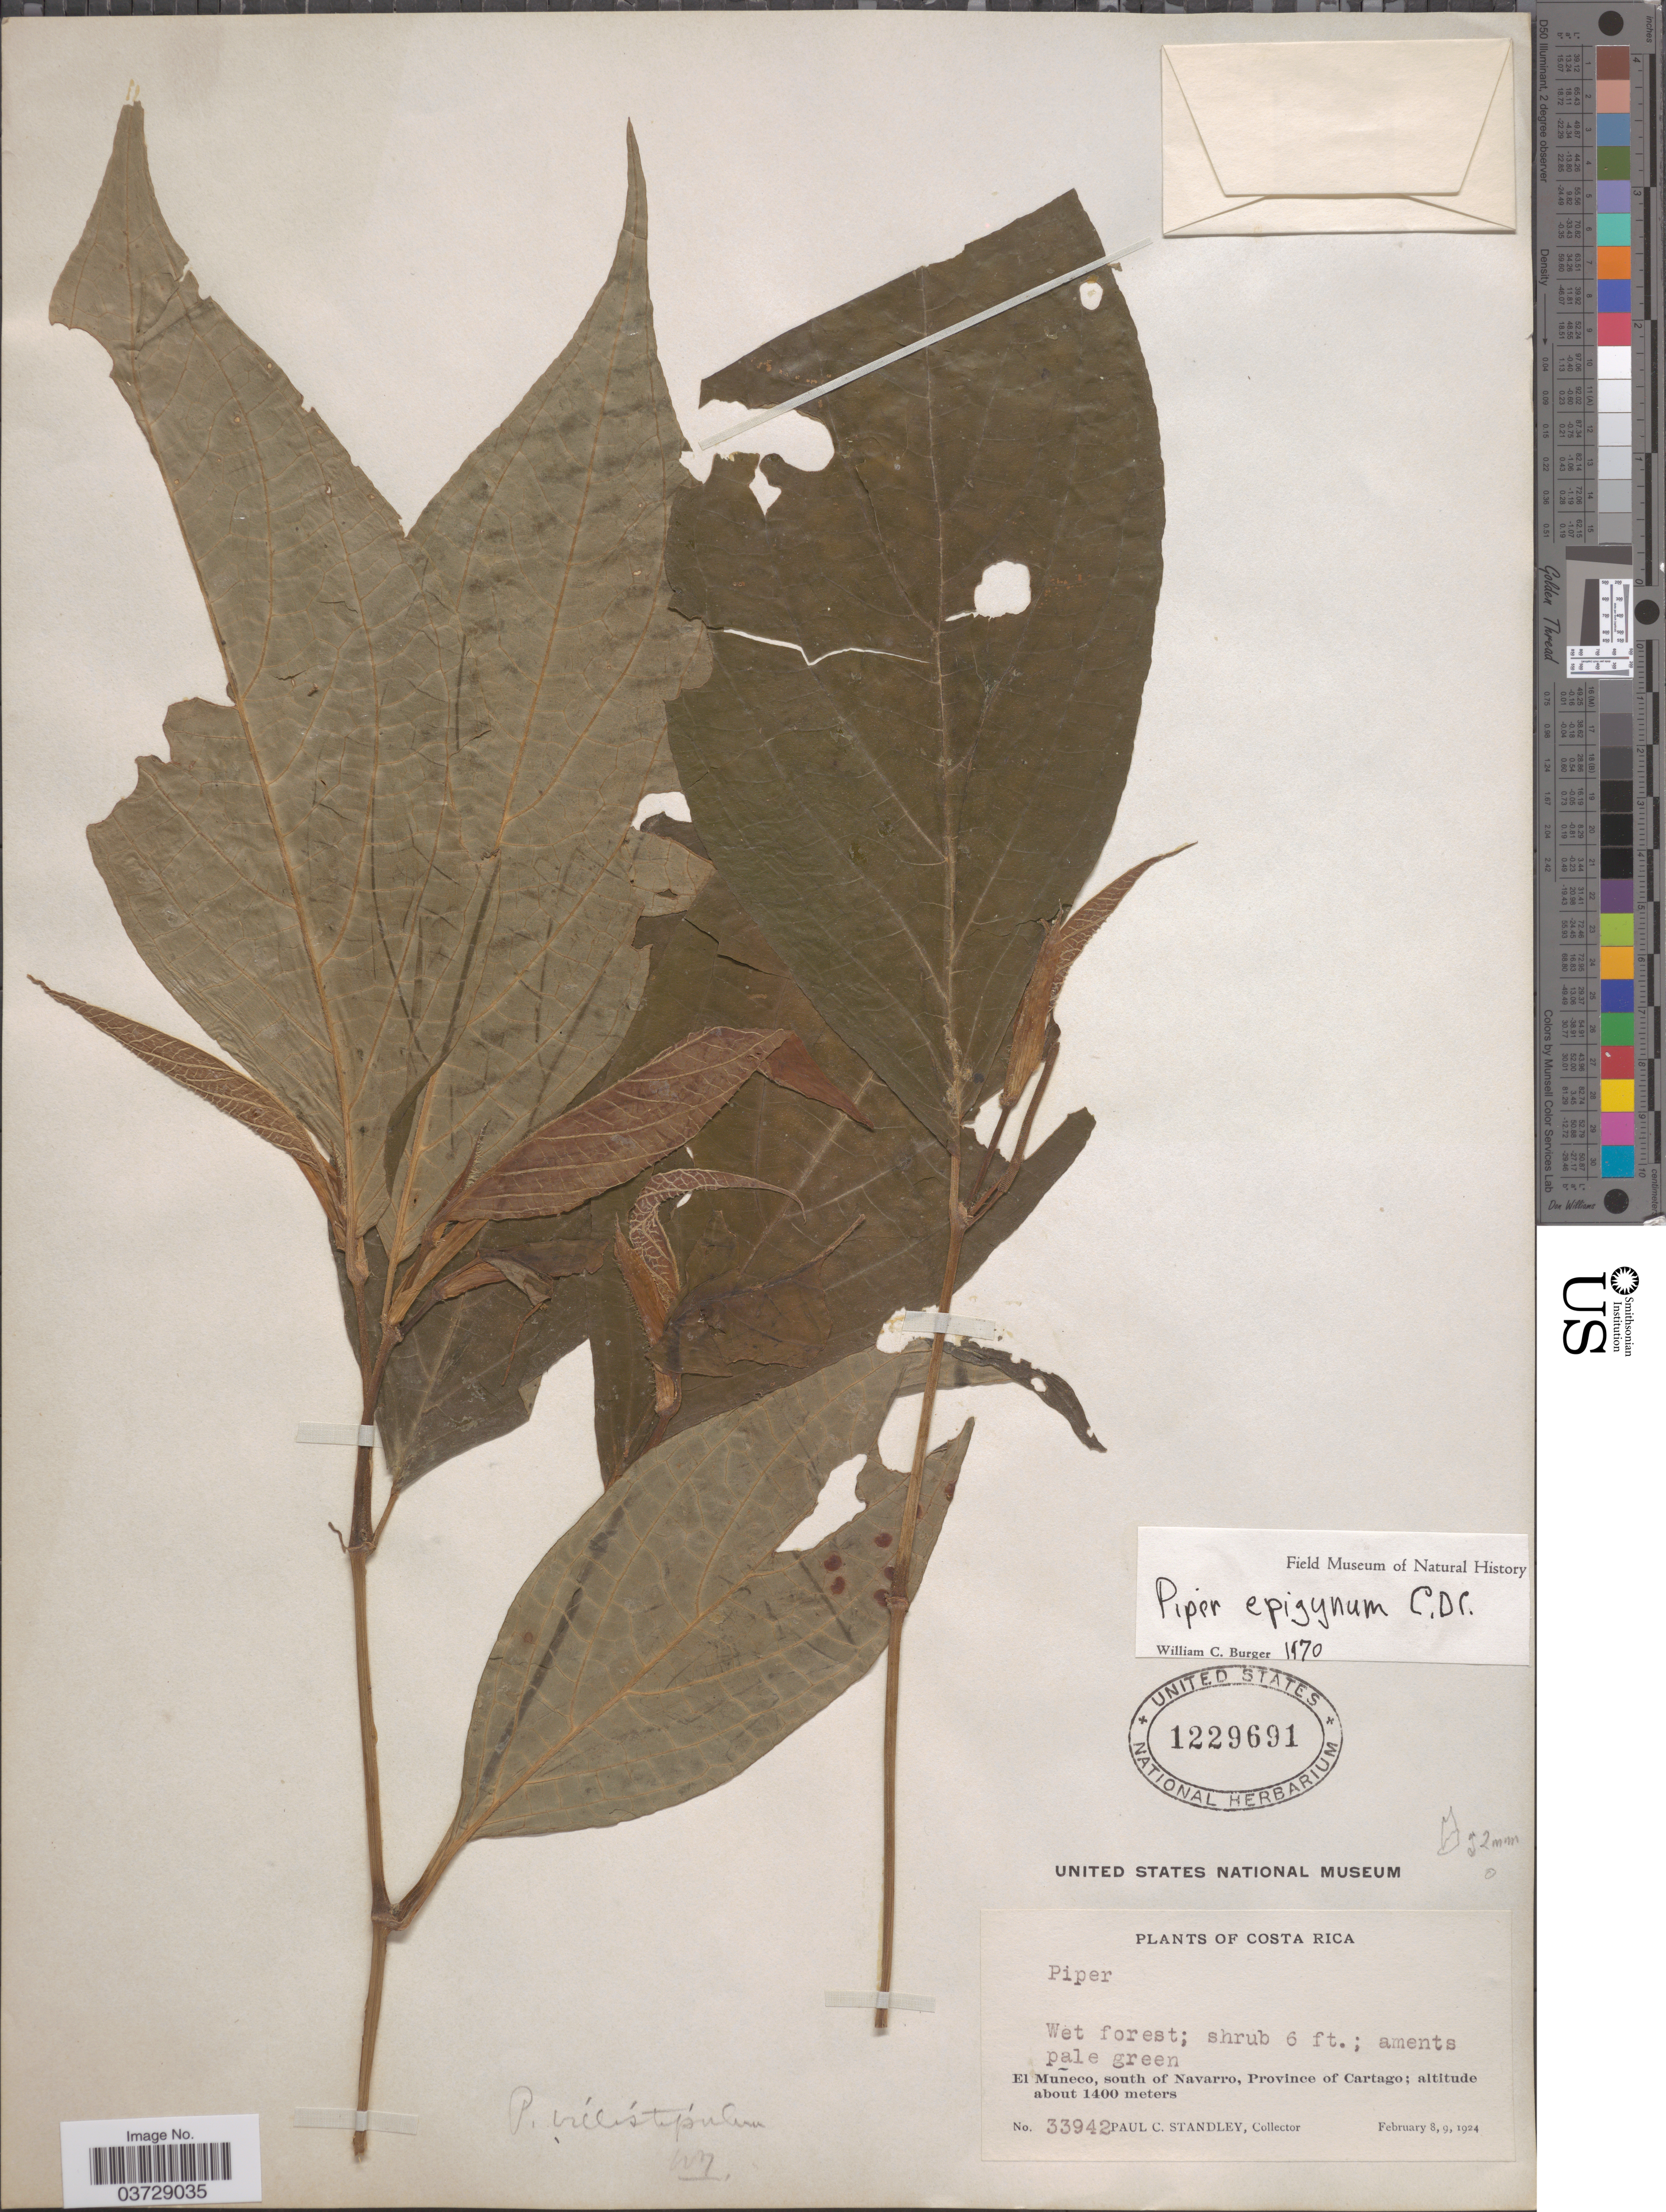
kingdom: Plantae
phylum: Tracheophyta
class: Magnoliopsida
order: Piperales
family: Piperaceae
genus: Piper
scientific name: Piper epigynium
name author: C. DC.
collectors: P. C. Standley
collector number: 33942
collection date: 1924-02-08/1924-02-09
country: Costa Rica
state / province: Cartago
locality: El Muñeco, south of Navarro.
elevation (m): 1400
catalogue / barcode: US 1229691